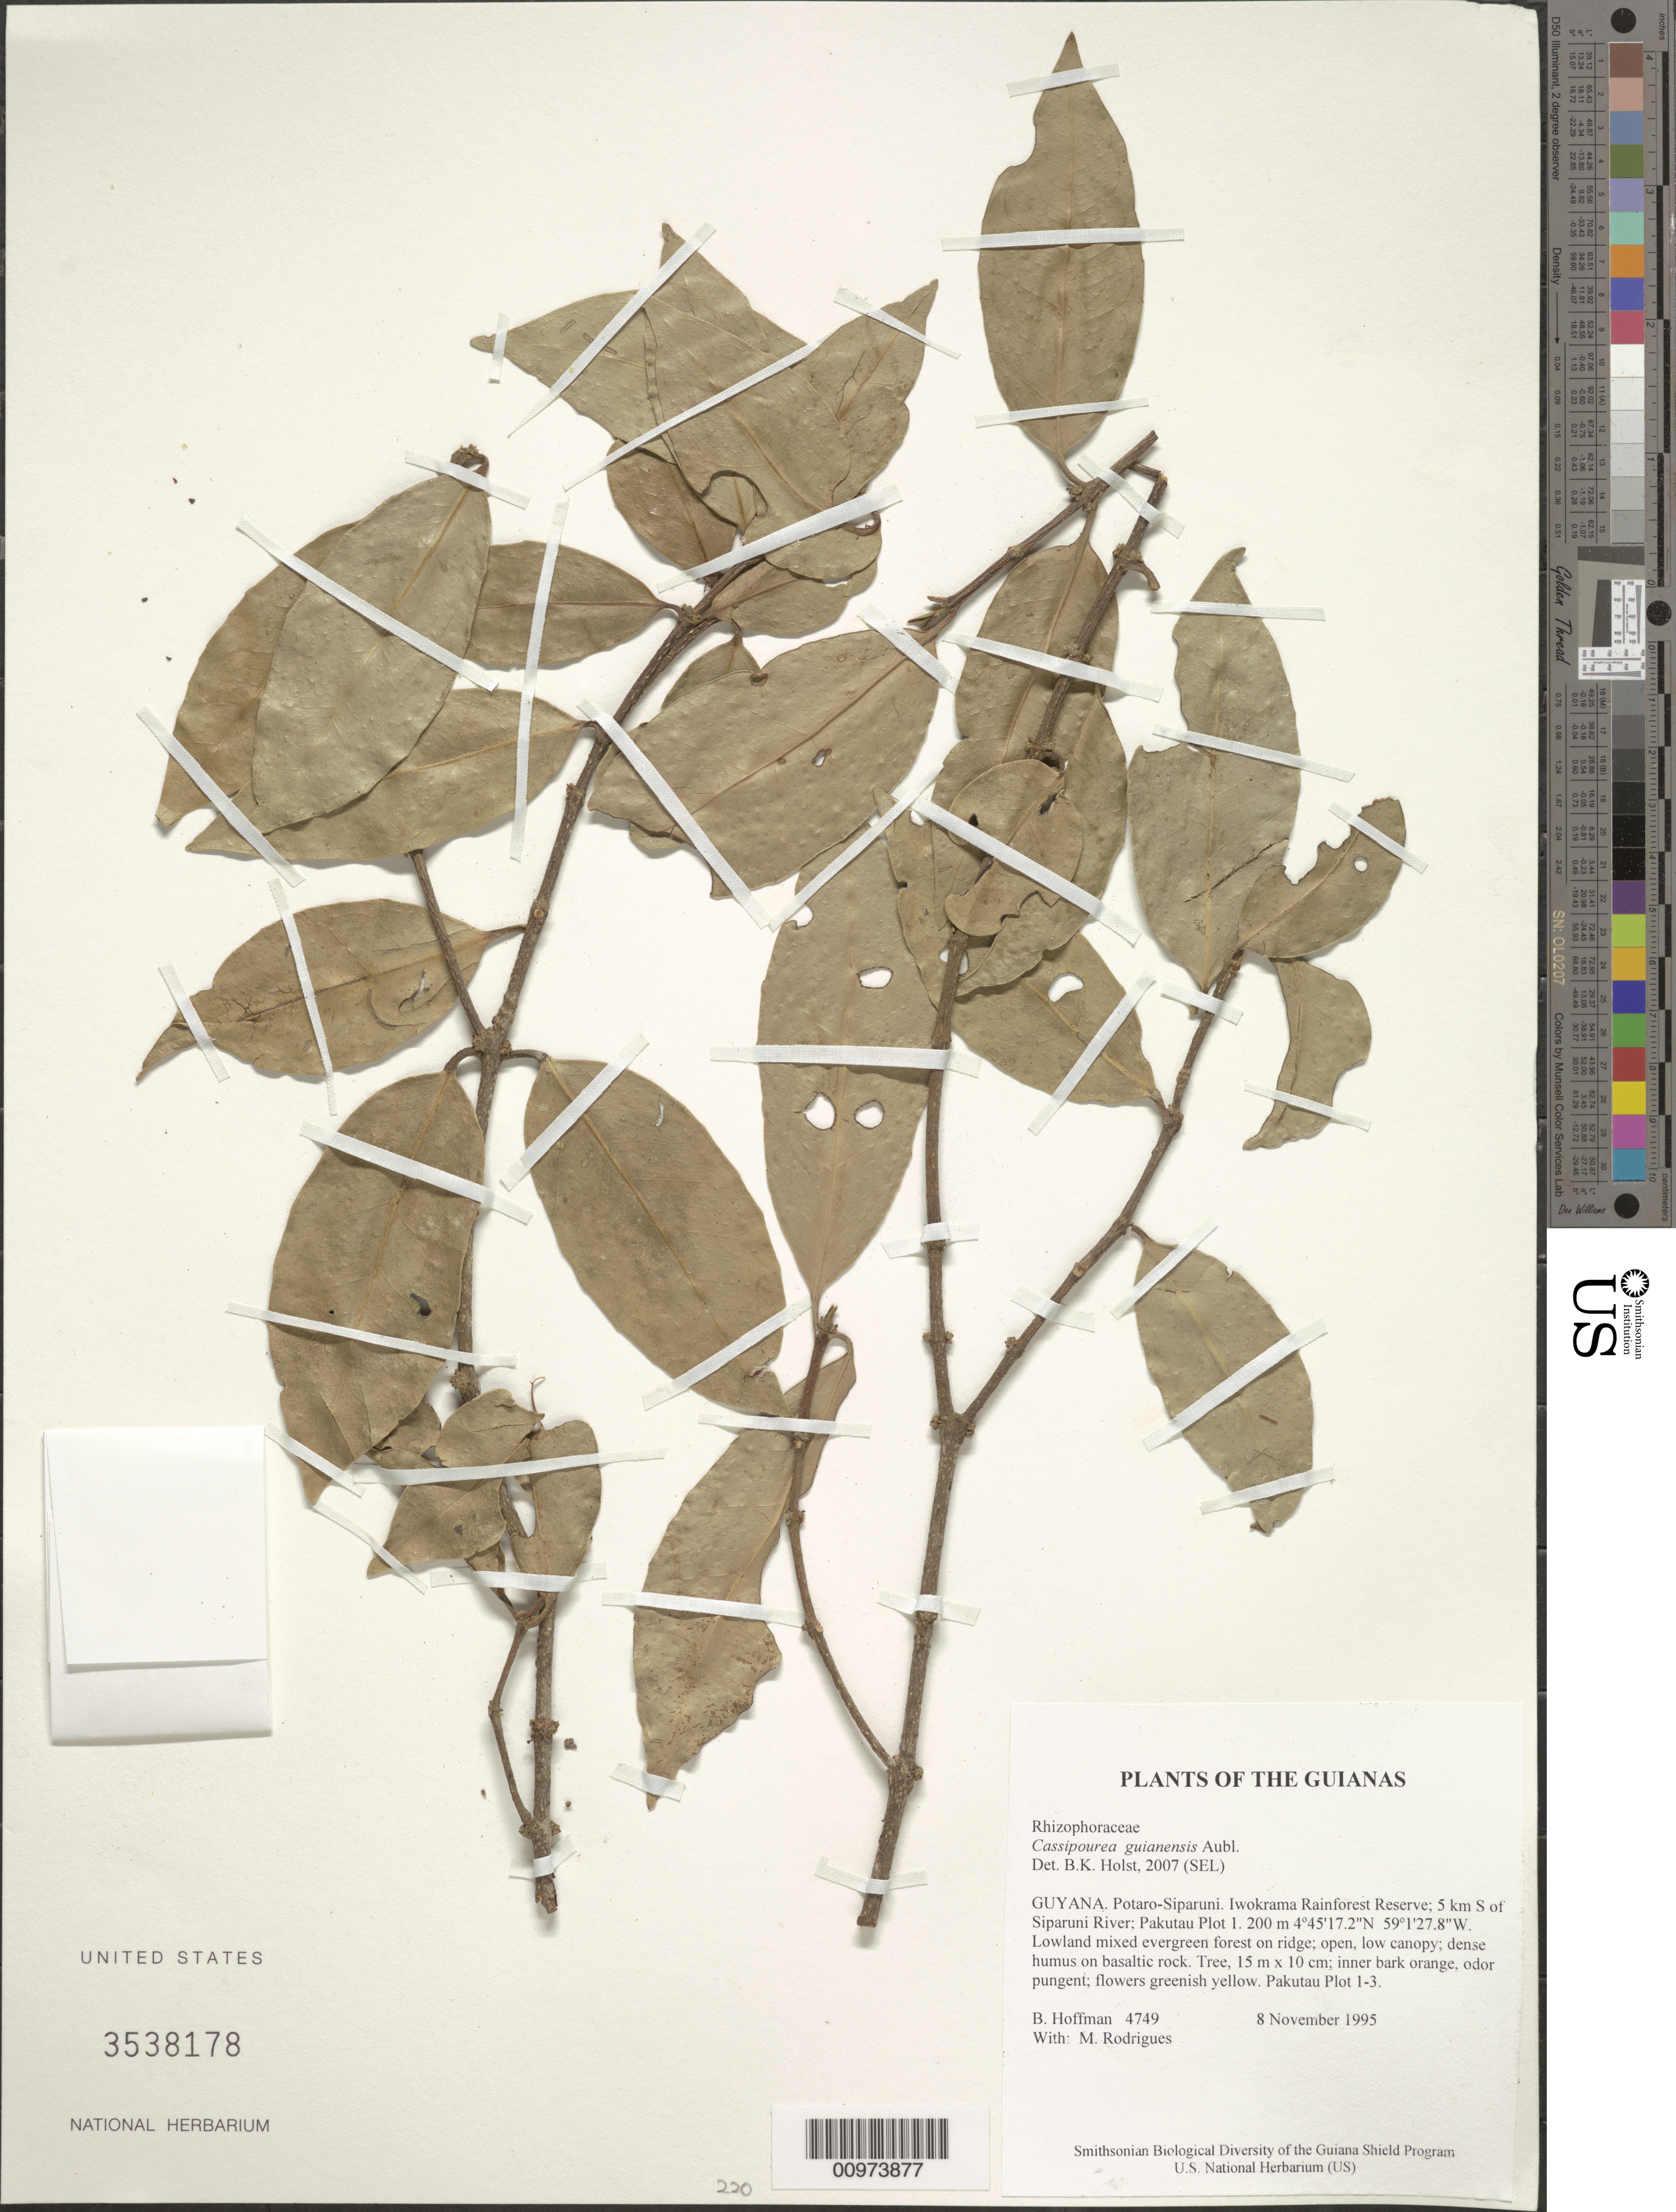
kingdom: Plantae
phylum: Tracheophyta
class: Magnoliopsida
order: Malpighiales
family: Rhizophoraceae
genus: Cassipourea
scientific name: Cassipourea guianensis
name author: Aubl.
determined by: Holst, Bruce K.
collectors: B. Hoffman & M. T. Rodrigues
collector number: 4749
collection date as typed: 8 November 1995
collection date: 1995-11-08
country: Guyana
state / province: Potaro-Siparuni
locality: Iwokrama Rainforest Reserve; 5 km S of Siparuni River; Pakutau Plot 1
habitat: Lowland mixed evergreen forest on ridge; open, low canopy; dense humus on basaltic rock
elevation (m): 200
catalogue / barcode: US 3538178